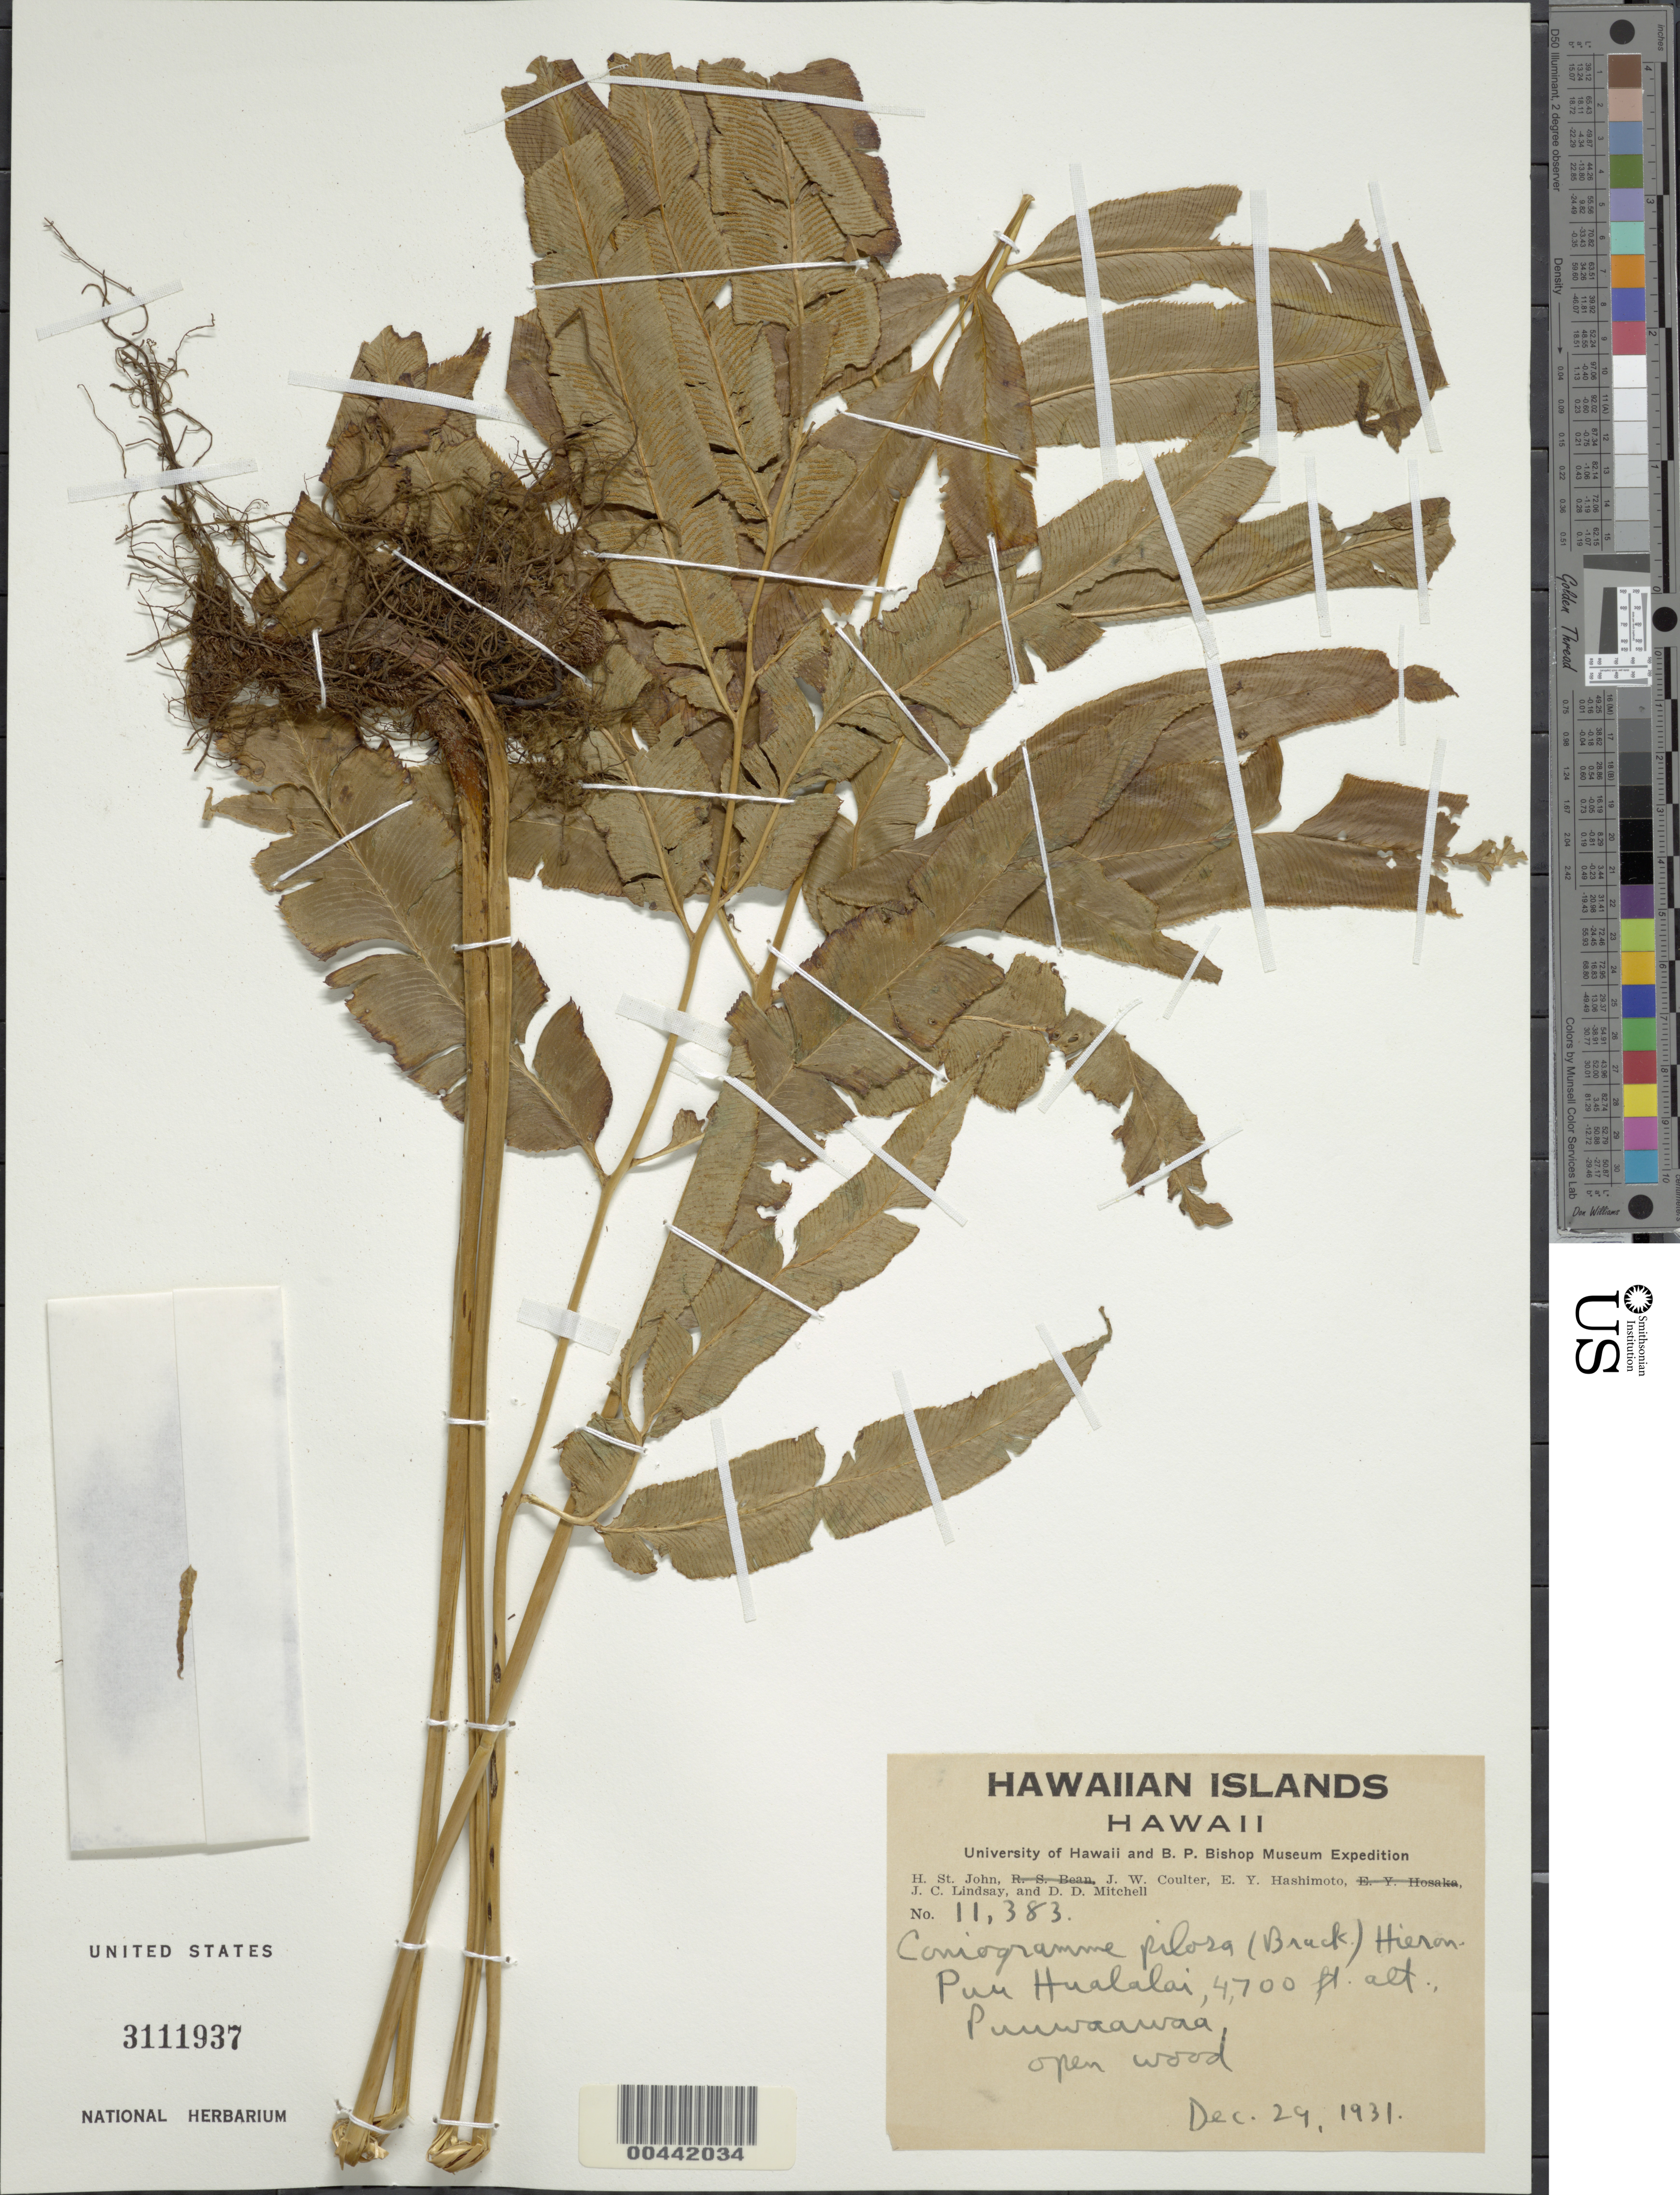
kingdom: Plantae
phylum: Tracheophyta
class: Polypodiopsida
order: Polypodiales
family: Pteridaceae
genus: Coniogramme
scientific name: Coniogramme pilosa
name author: (Brack.) Hieron.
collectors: H. St. John, J. W. Coulter & E. Hashimoto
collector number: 11383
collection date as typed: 29 Dec 1931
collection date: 1931-12-29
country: United States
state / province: Hawaii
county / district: Hawaii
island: Hawaii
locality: Pu'u Hualalai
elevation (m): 1433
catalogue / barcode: US 3111937